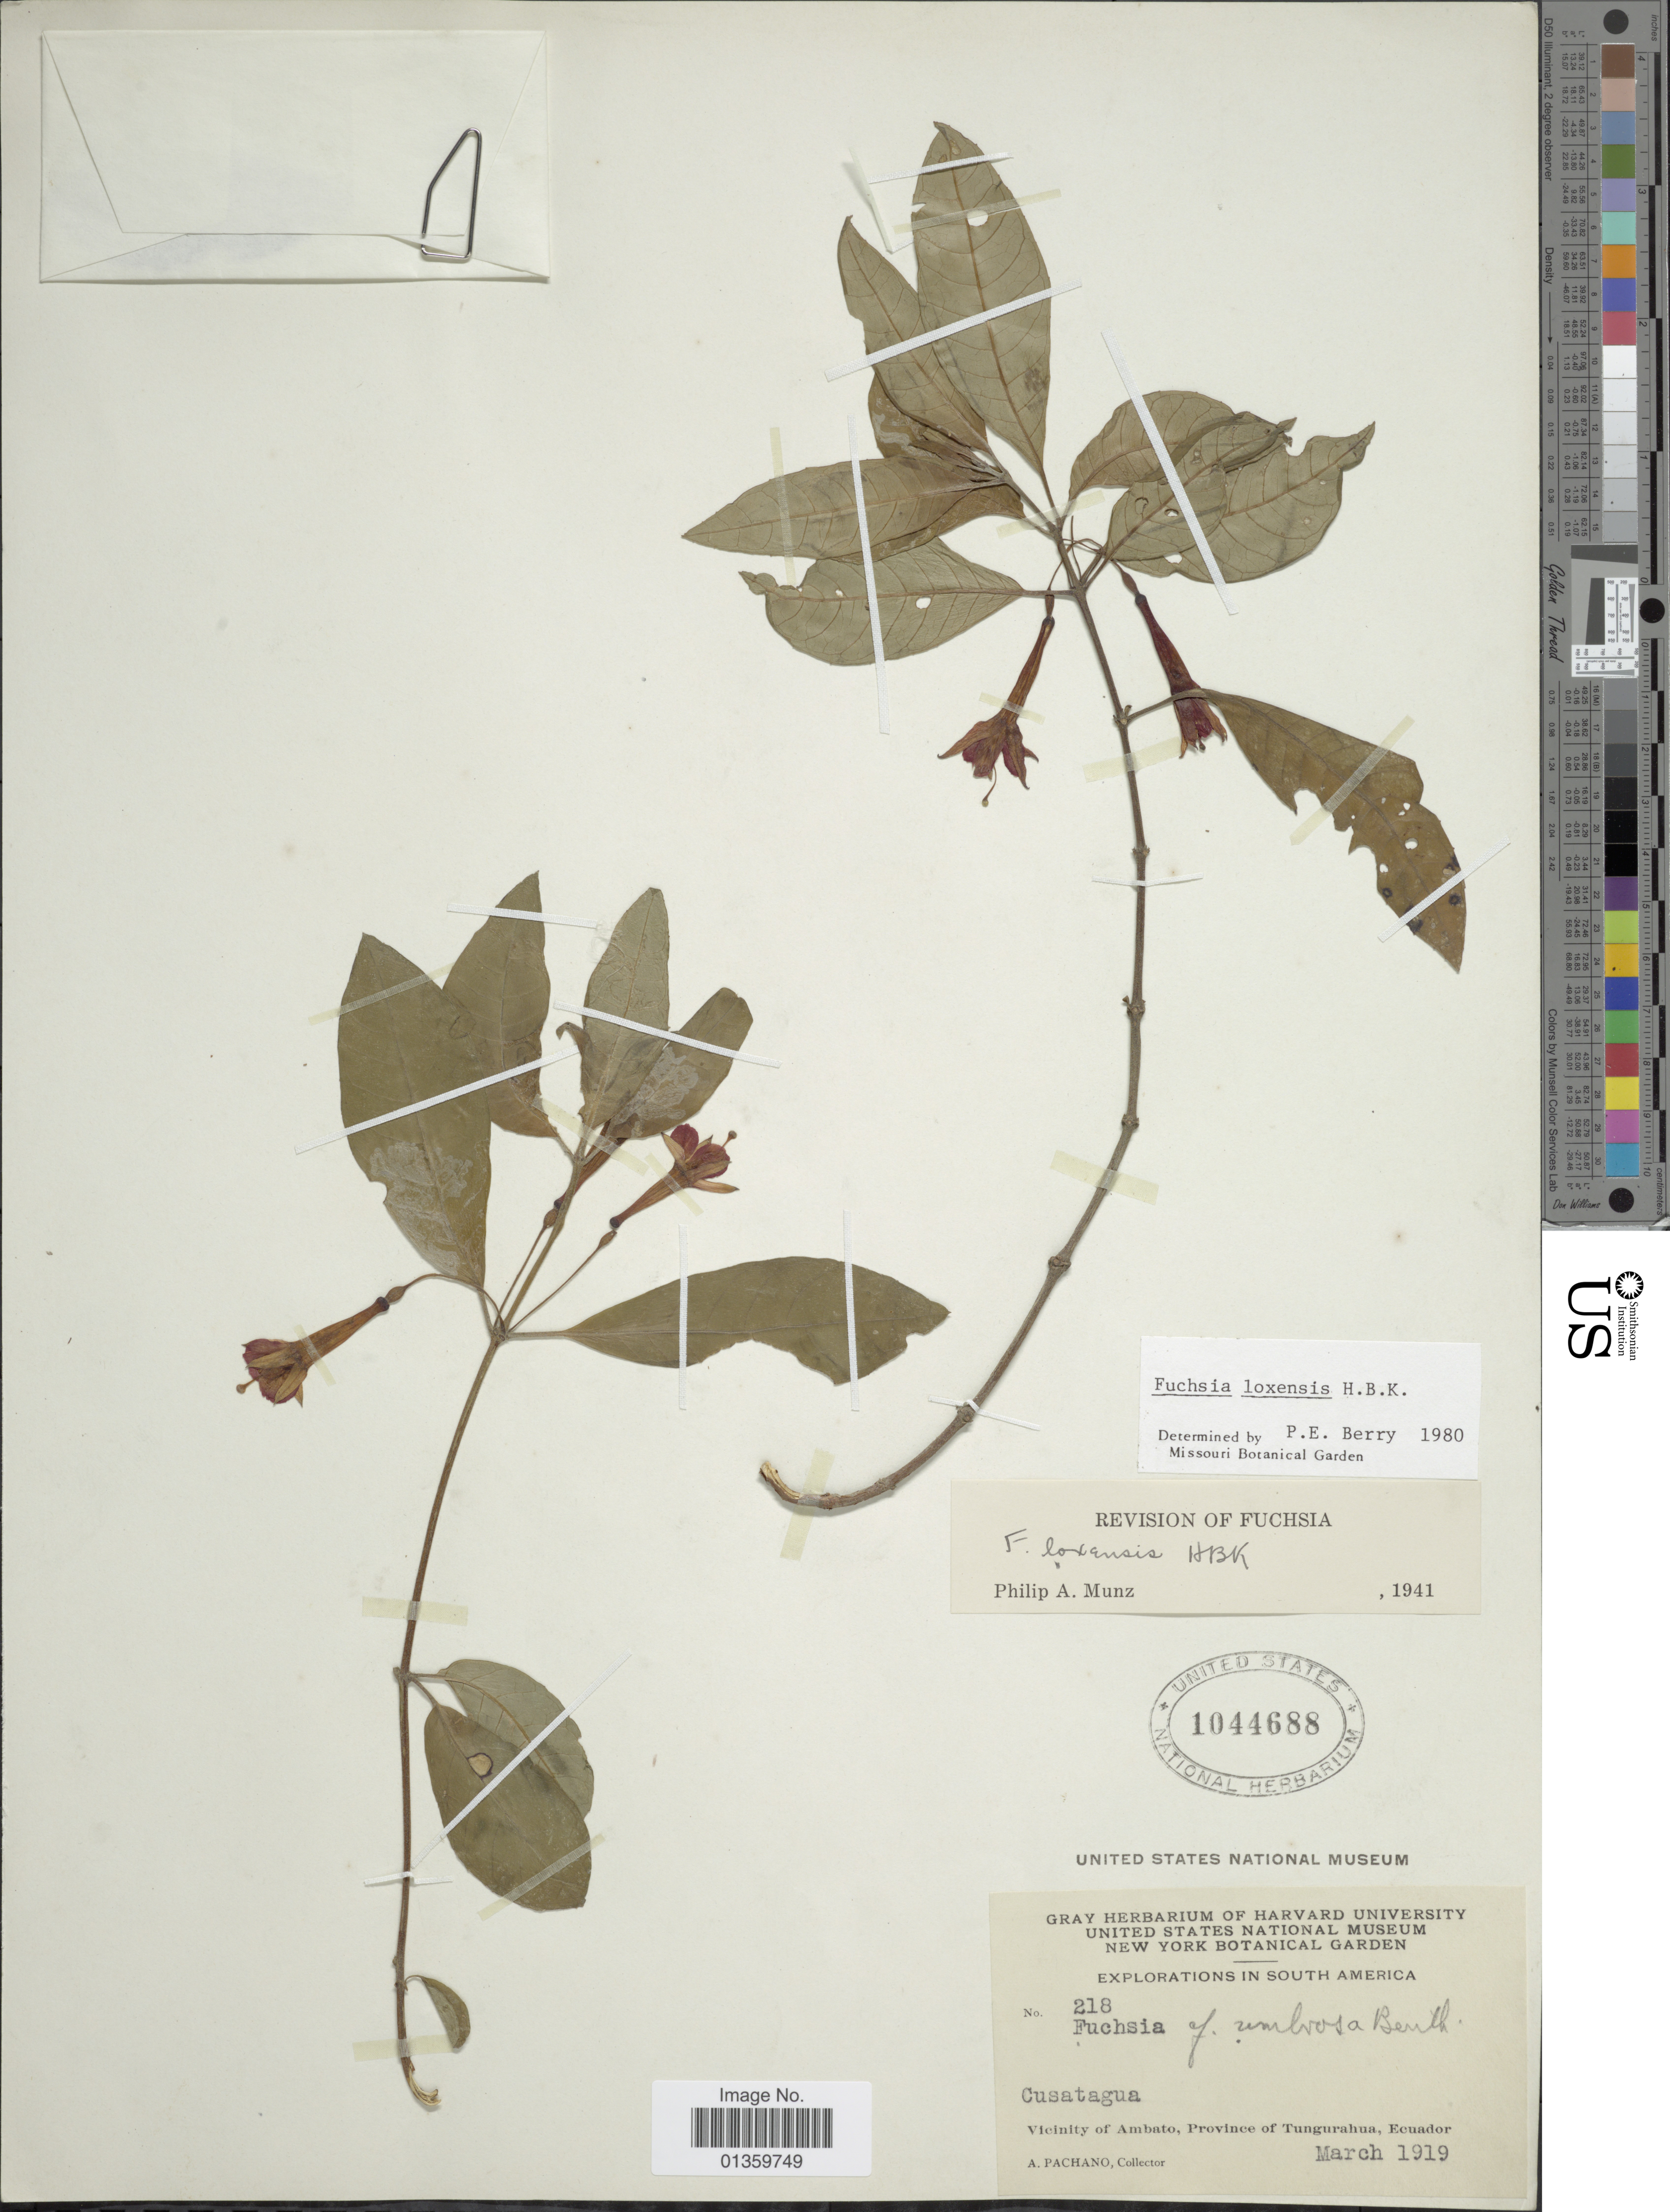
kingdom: Plantae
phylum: Tracheophyta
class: Magnoliopsida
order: Myrtales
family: Onagraceae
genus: Fuchsia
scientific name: Fuchsia loxensis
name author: Kunth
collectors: A. Pachano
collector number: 218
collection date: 1919-03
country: Ecuador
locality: Cusatagua. Vicinity of Ambato, Province of Tungurahua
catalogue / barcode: US 1044688